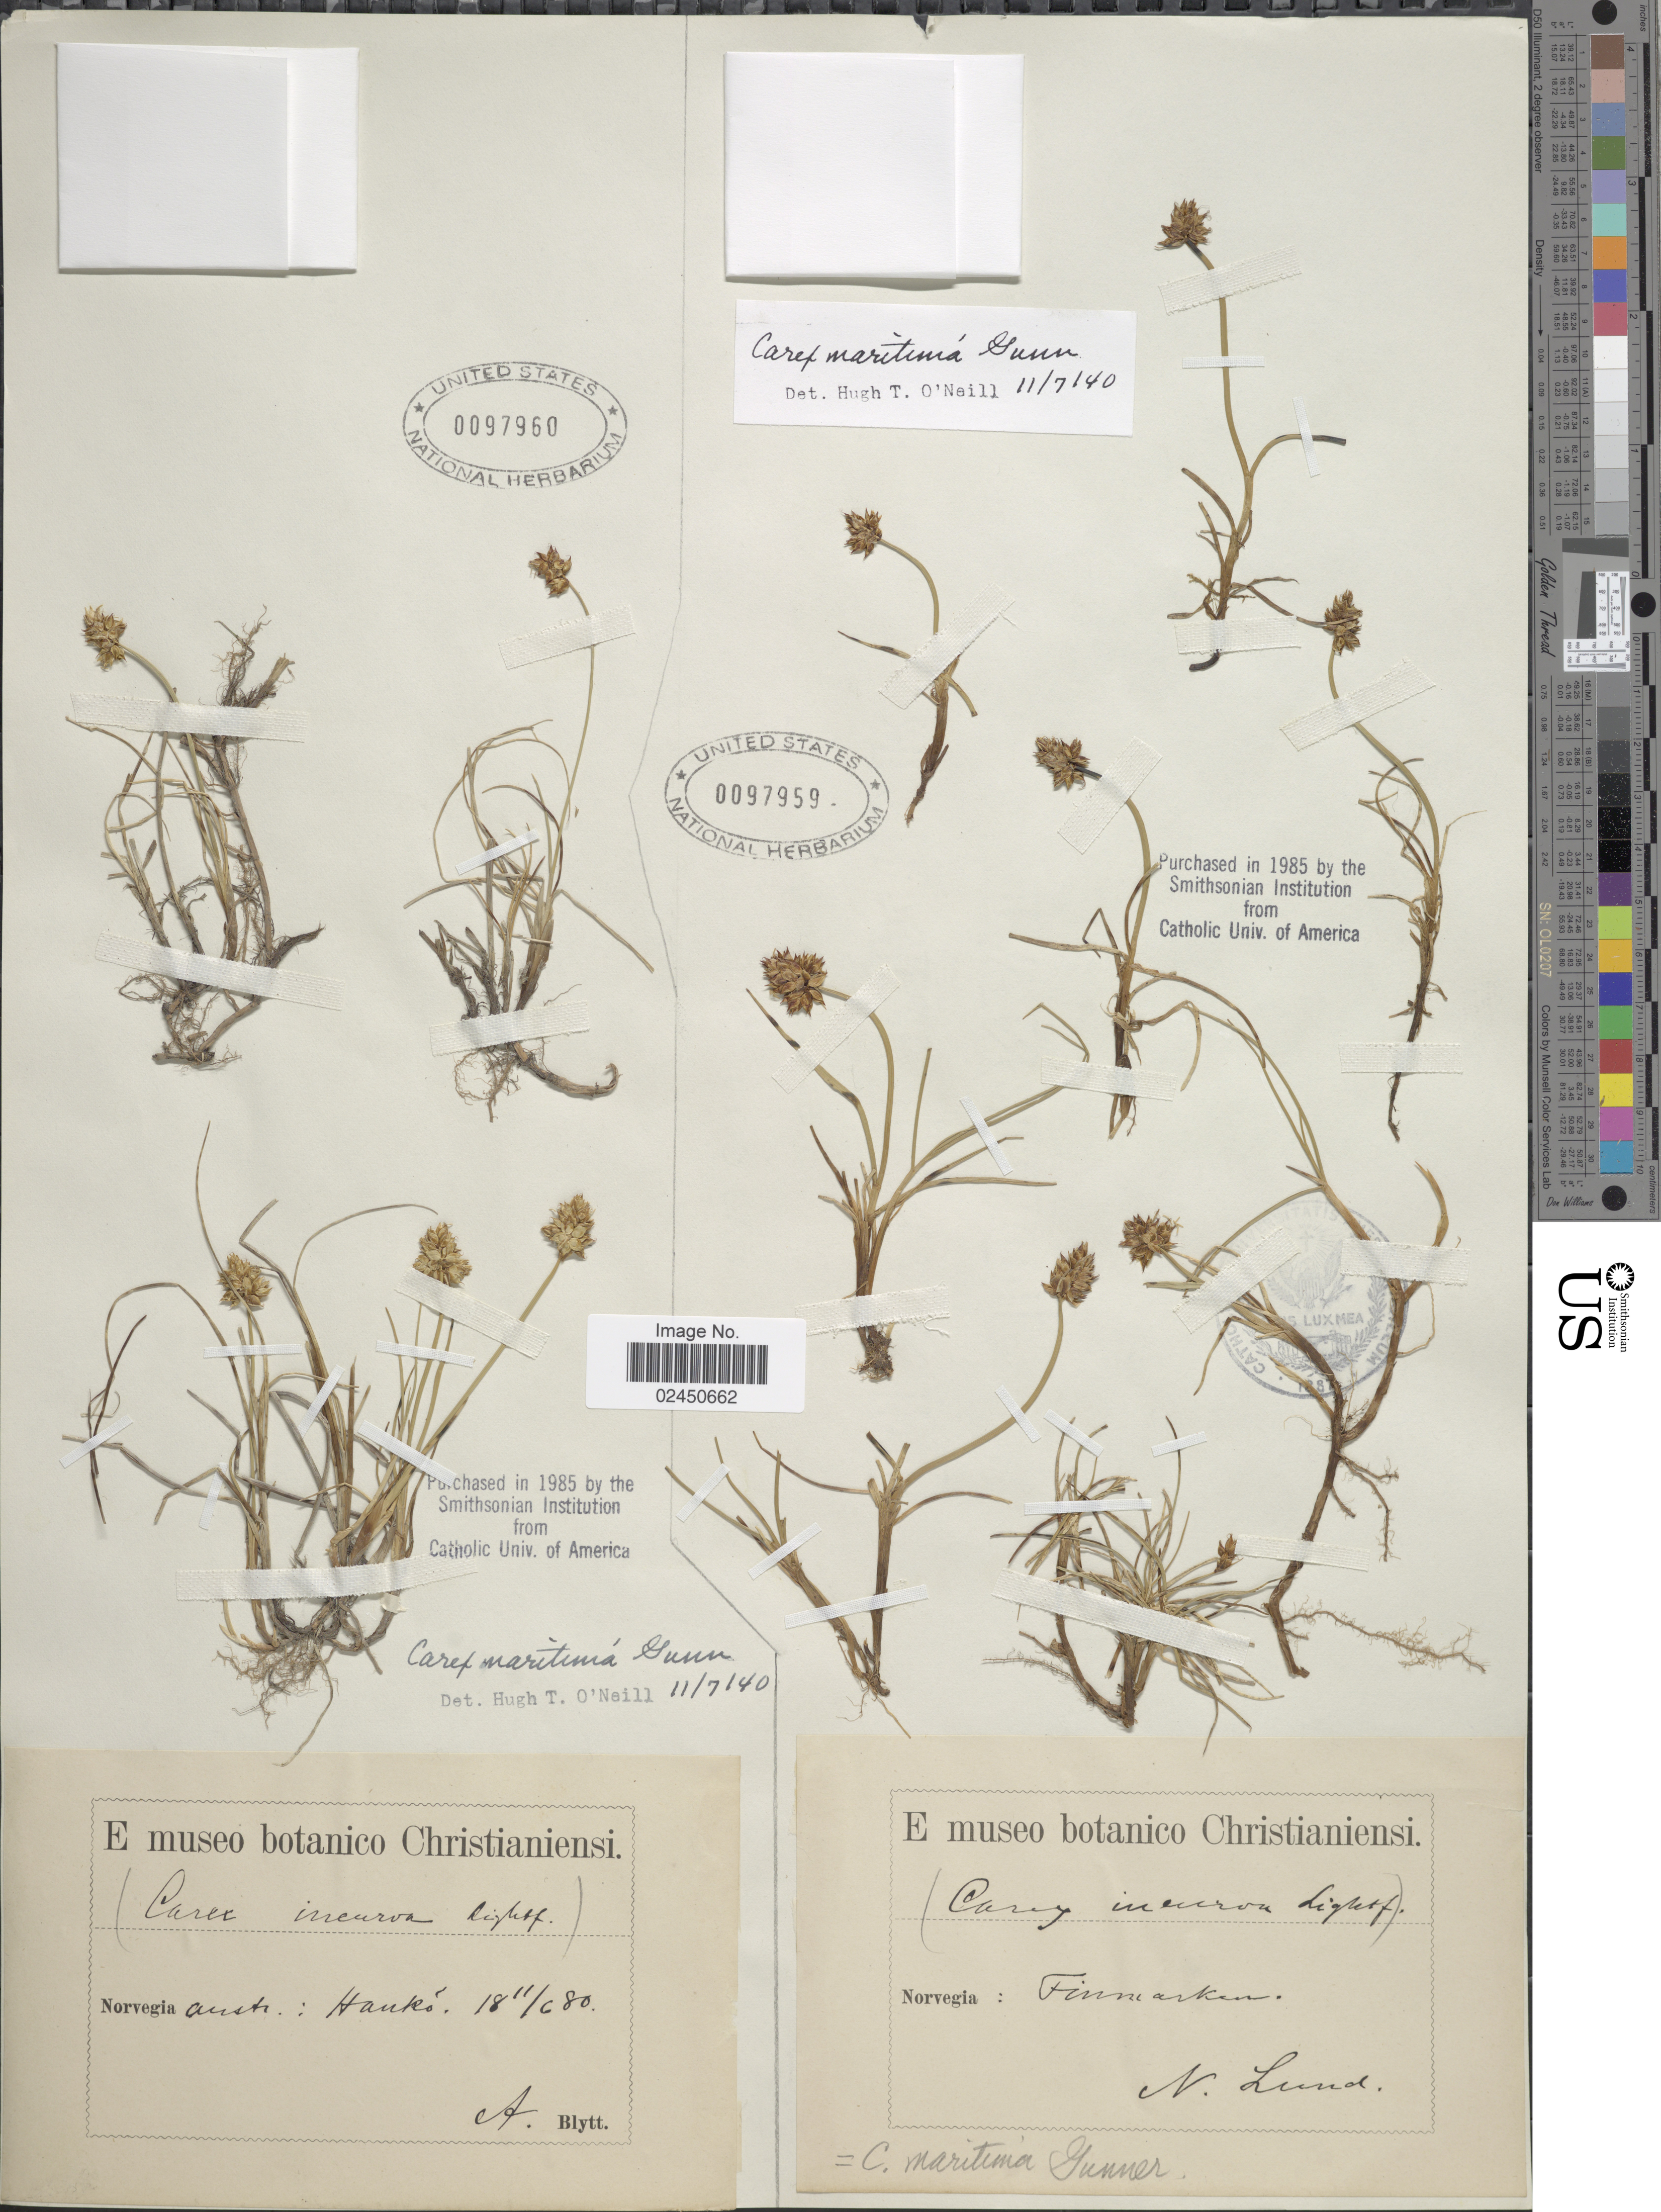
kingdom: Plantae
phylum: Tracheophyta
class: Liliopsida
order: Poales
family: Cyperaceae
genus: Carex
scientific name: Carex maritima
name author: Gunnerus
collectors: N. Lund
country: Norway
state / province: Finnmark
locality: Norvegia: Finnmarken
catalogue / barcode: US 97959-2